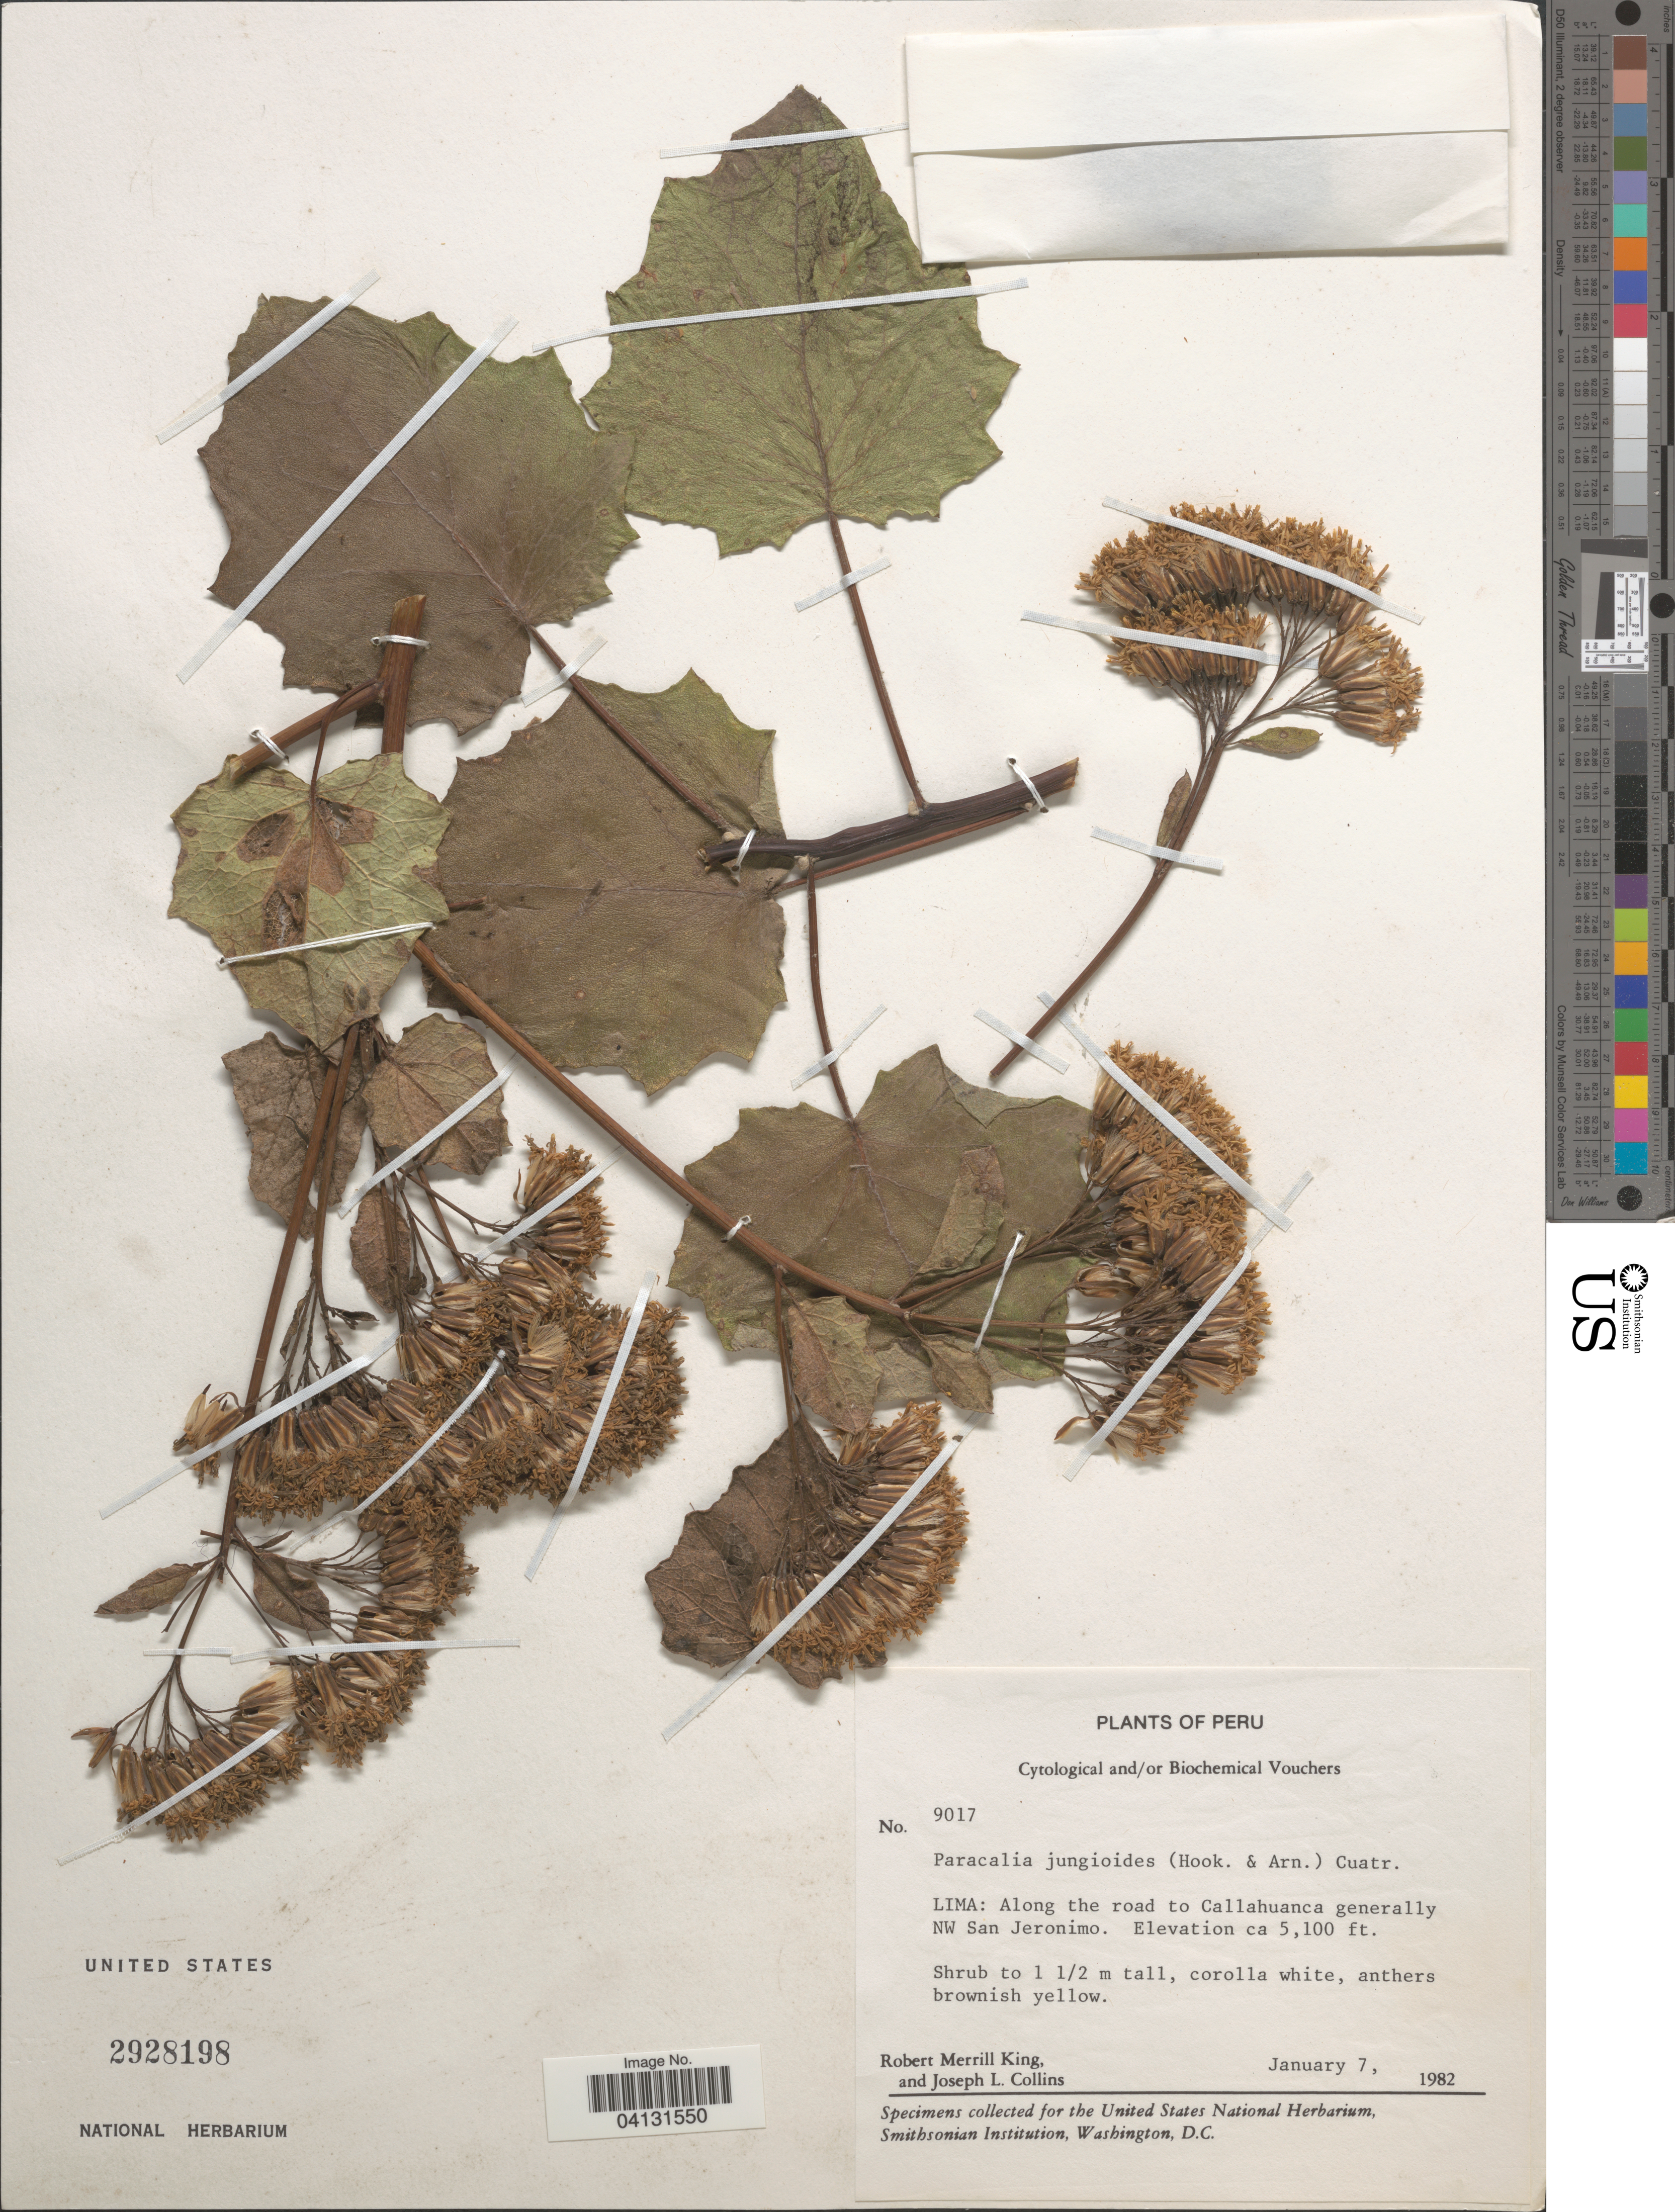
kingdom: Plantae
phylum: Tracheophyta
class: Magnoliopsida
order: Asterales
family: Asteraceae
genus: Paracalia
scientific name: Paracalia jungioides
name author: (Hook. & Arn.) Cuatrec.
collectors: R. M. King & J. L. Collins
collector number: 9017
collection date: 1982-01-07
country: Peru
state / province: Lima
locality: Along the road to Callahuanca generally NW San Jeronimo.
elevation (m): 1554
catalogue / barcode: US 2928198